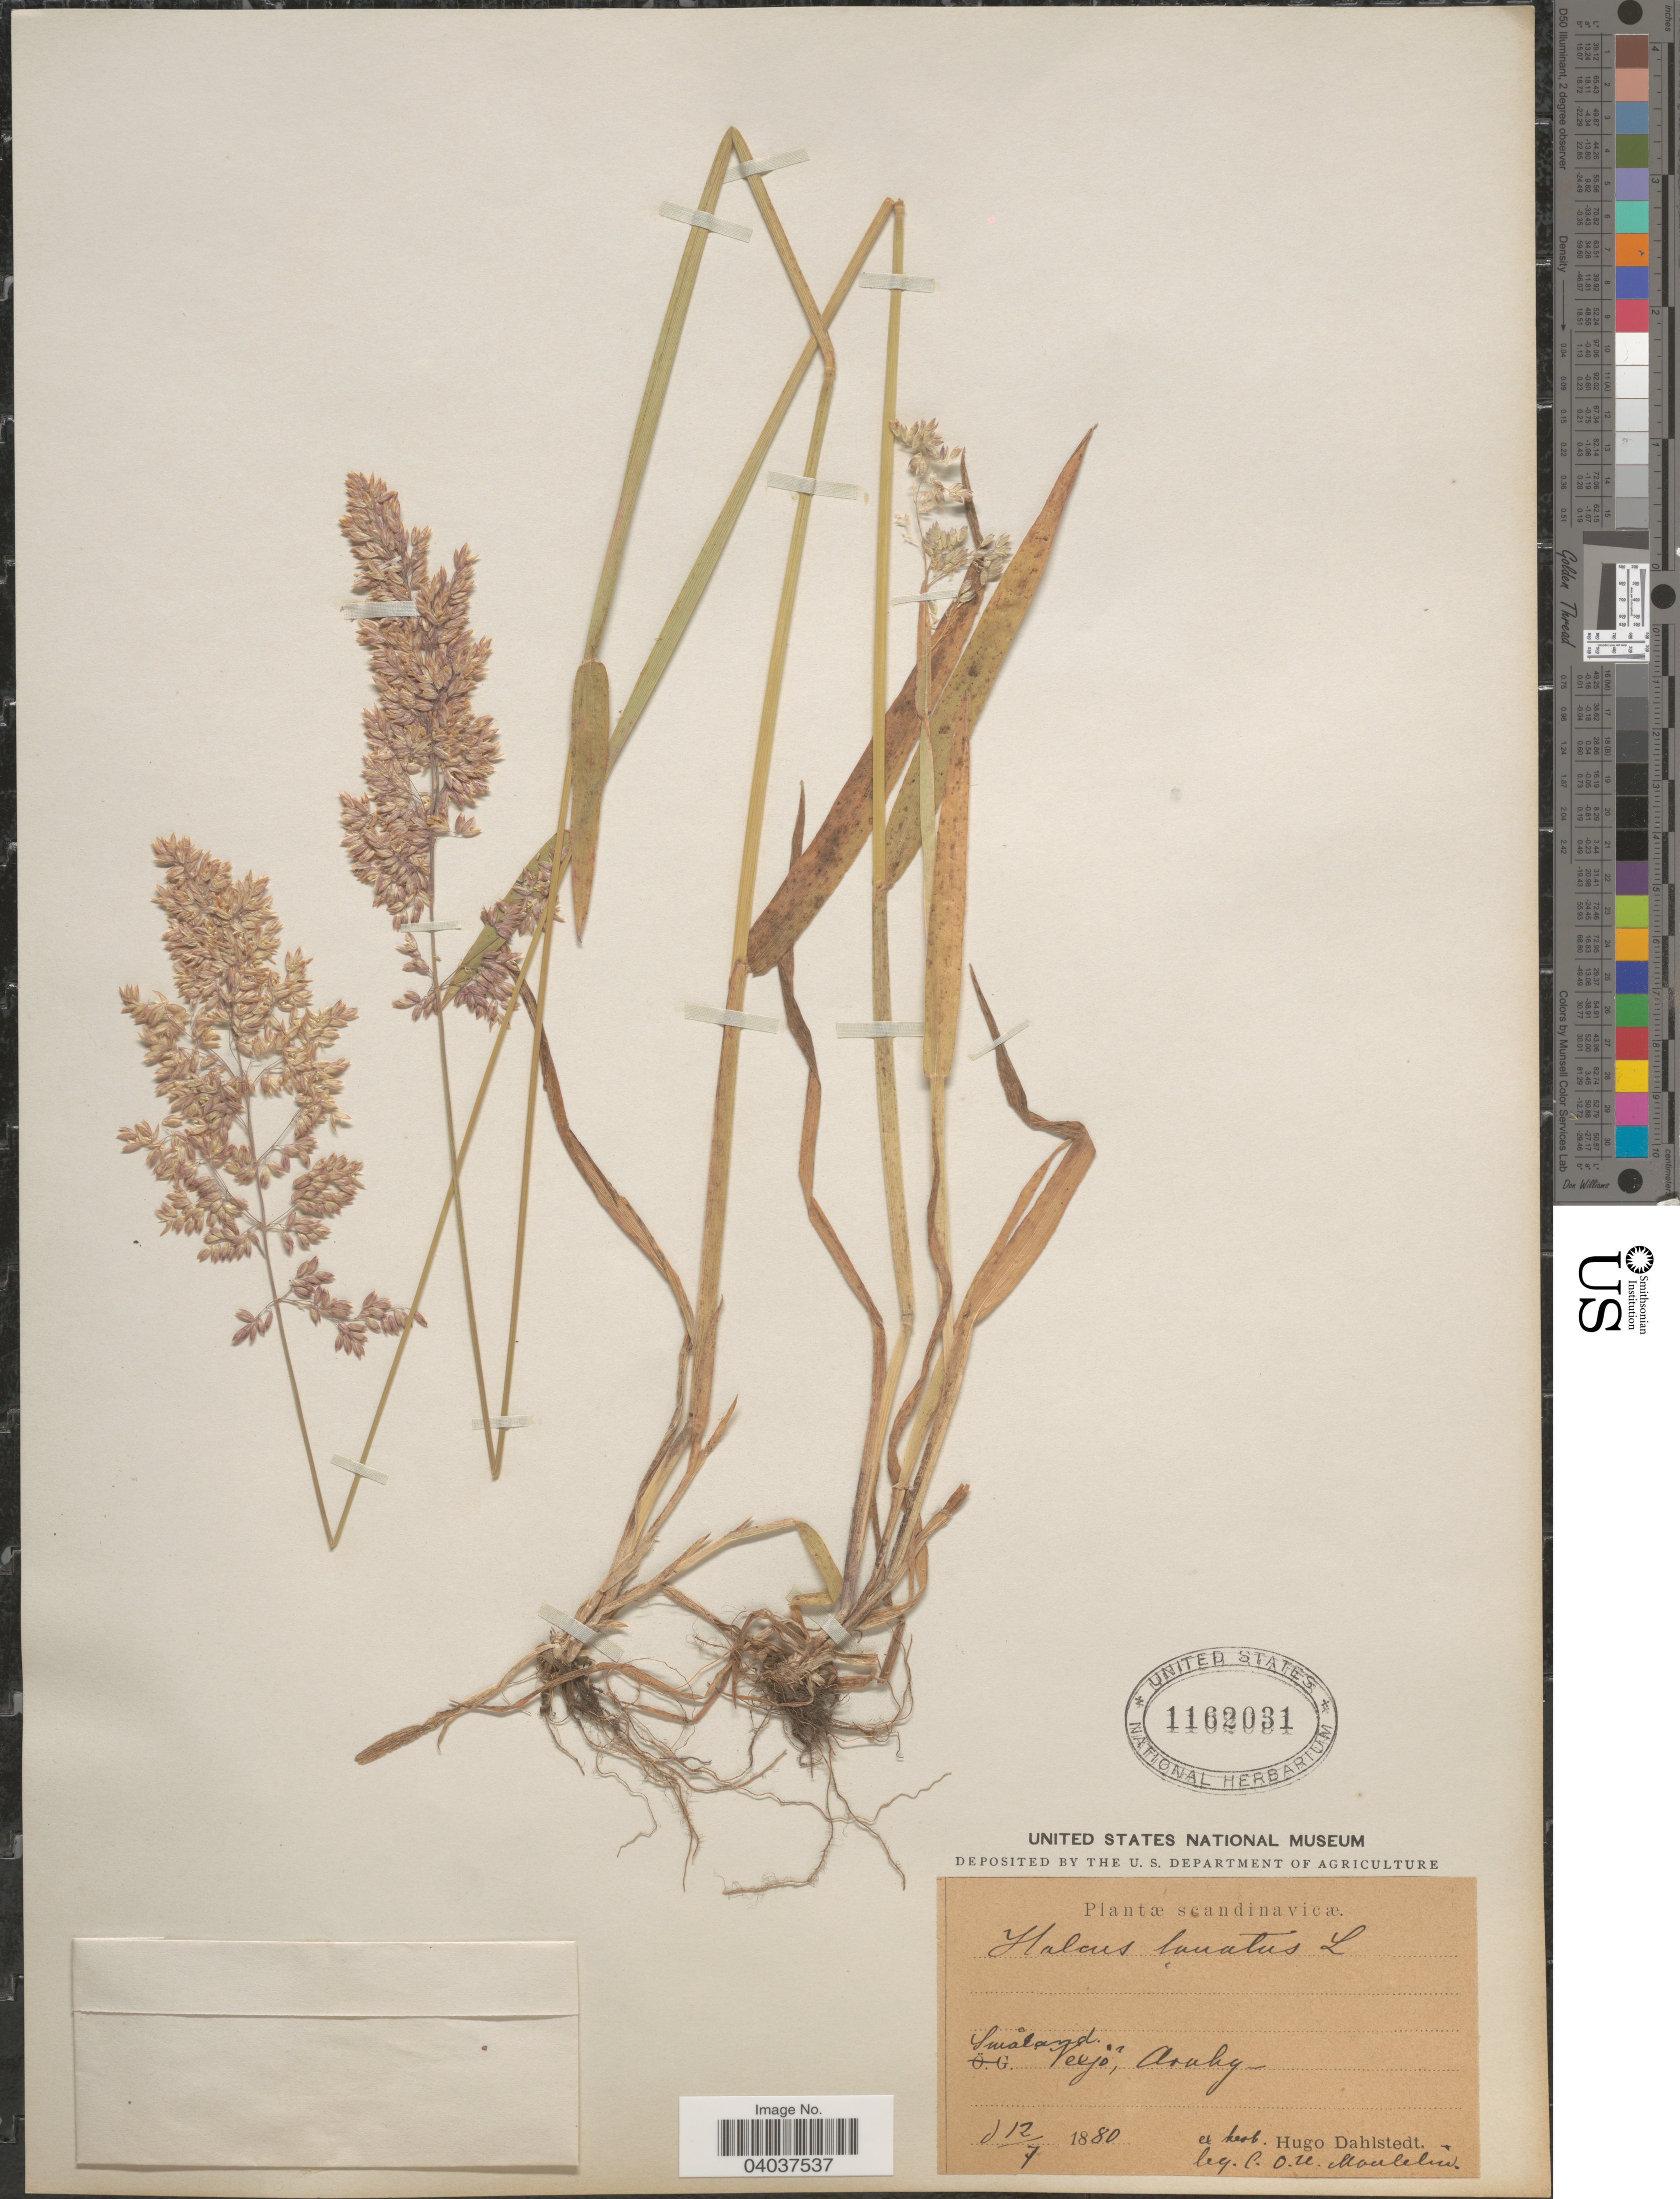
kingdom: Plantae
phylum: Tracheophyta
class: Liliopsida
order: Poales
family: Poaceae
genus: Holcus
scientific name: Holcus lanatus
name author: L.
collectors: C. Montelin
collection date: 1880-07-12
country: Sweden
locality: Scandinavicæ. Småland. Vaxjo, Araby.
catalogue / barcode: US 1162031